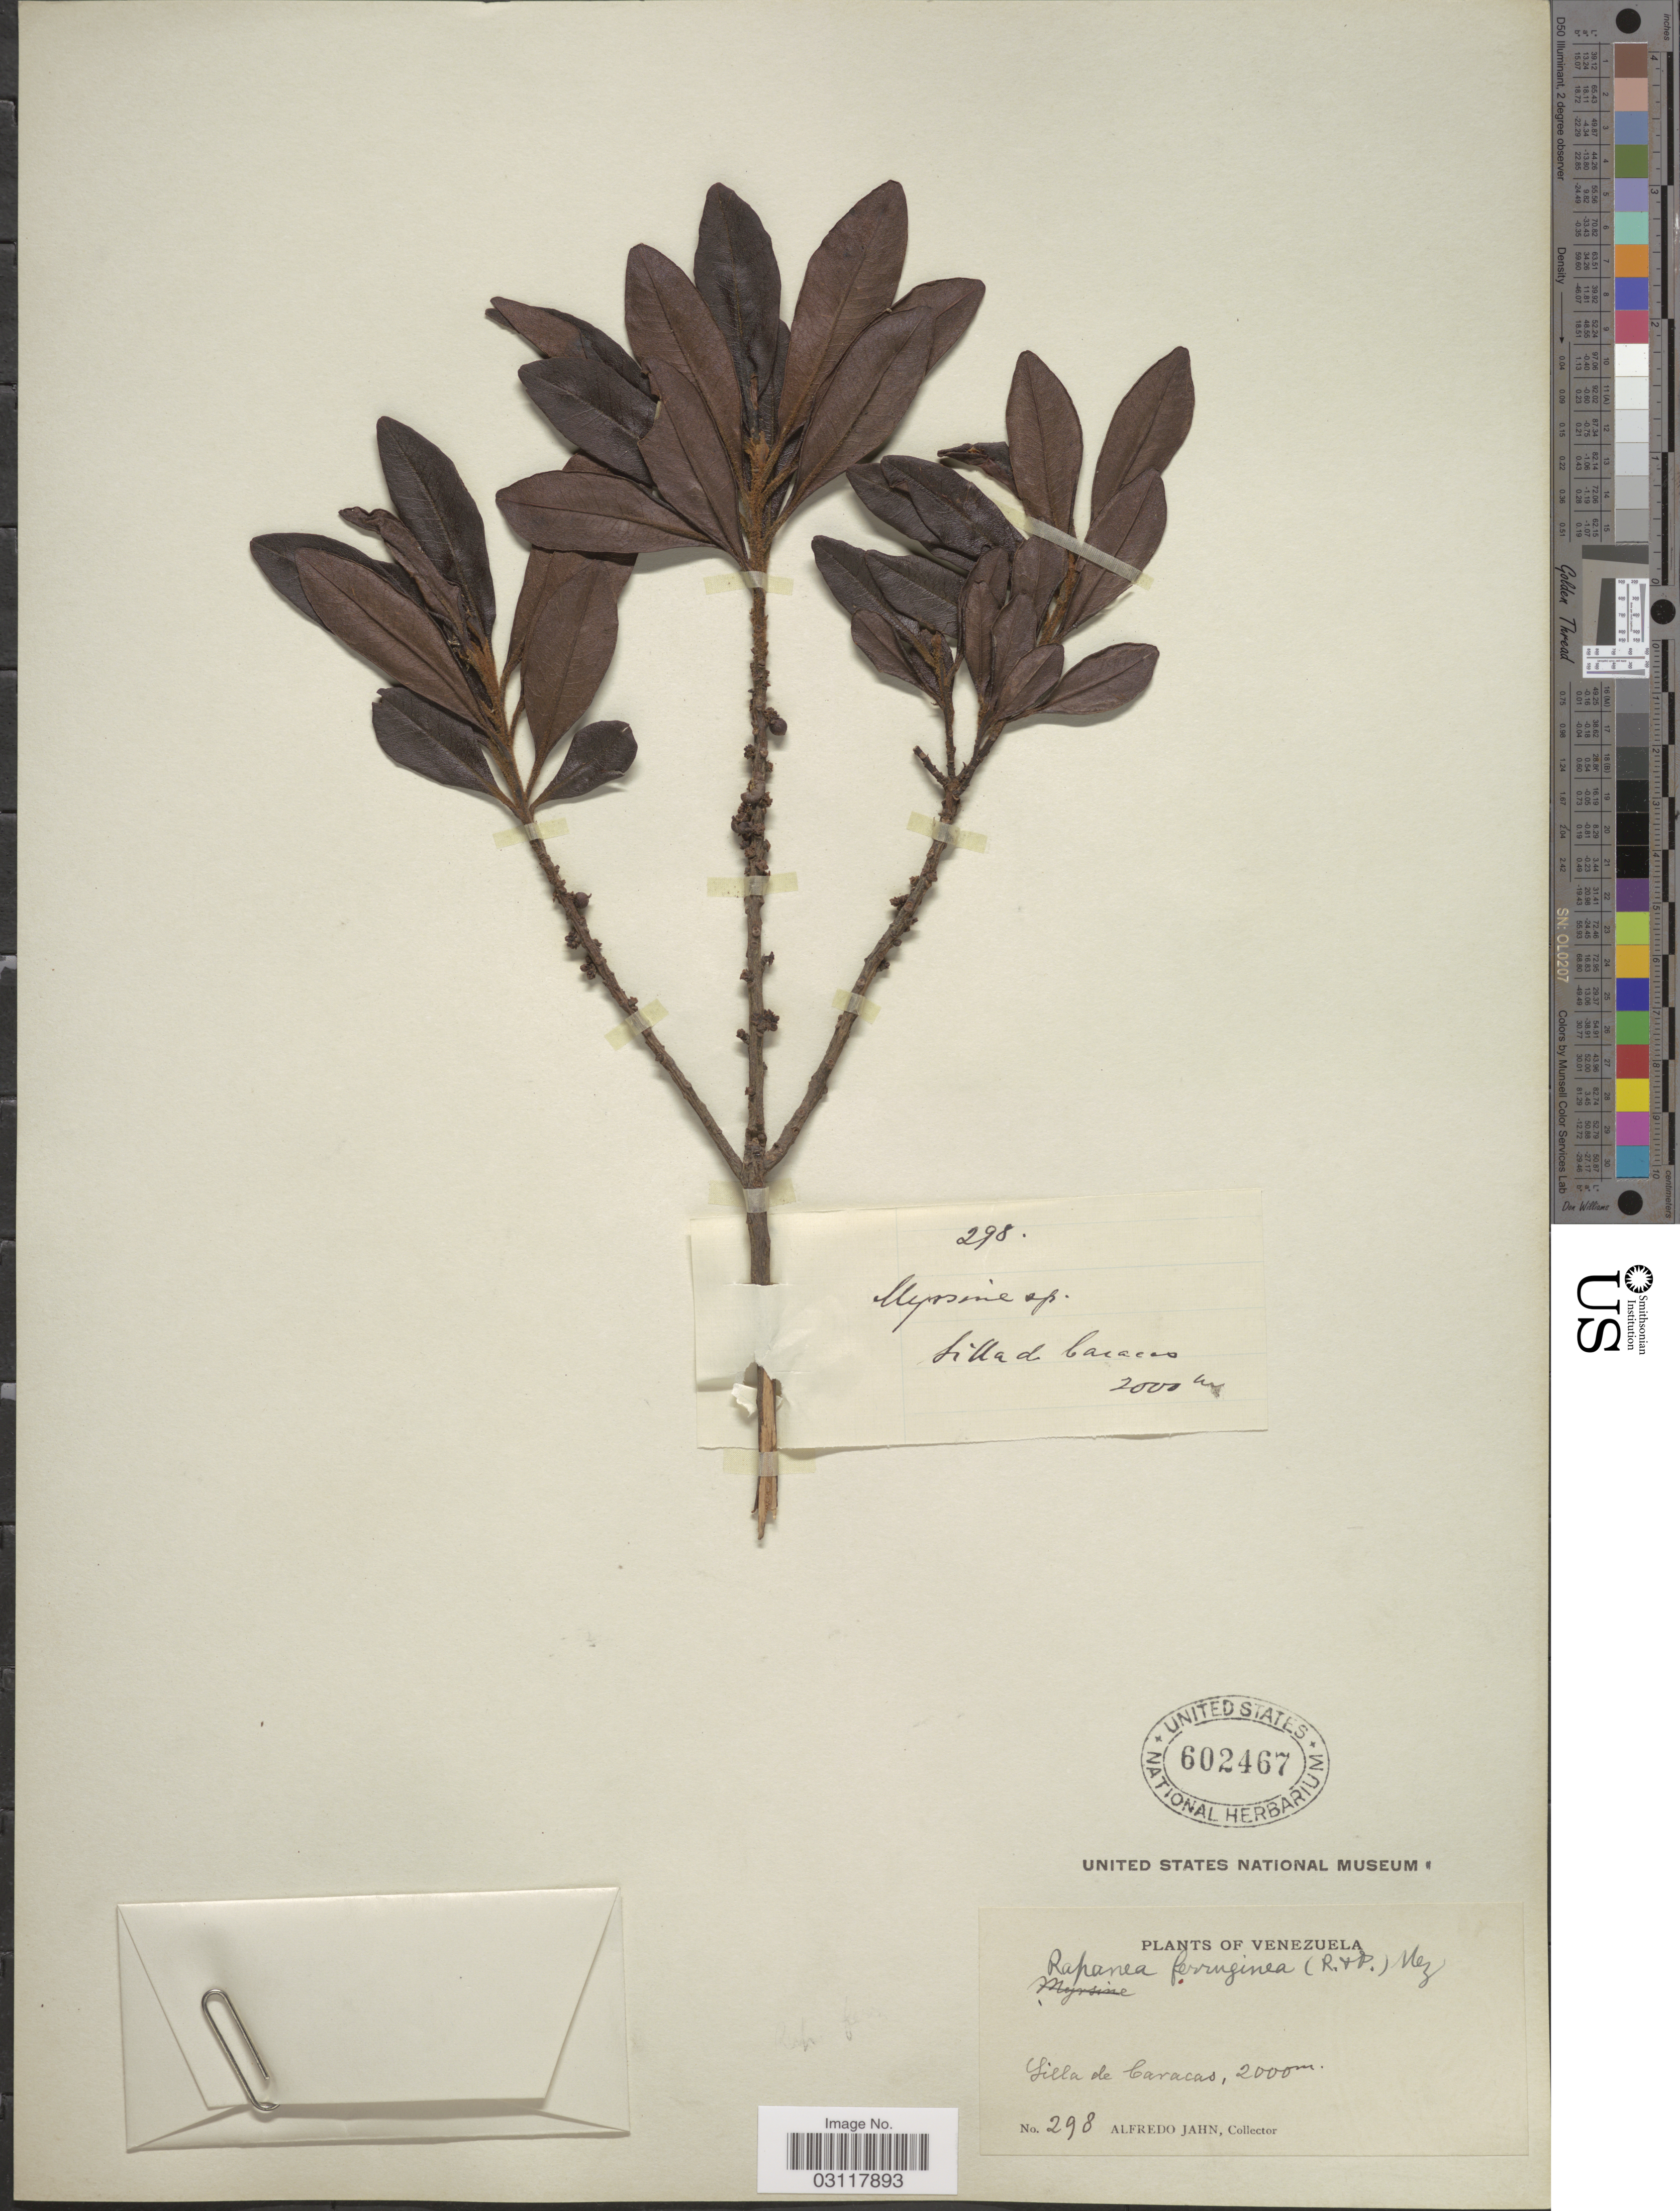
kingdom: Plantae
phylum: Tracheophyta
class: Magnoliopsida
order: Ericales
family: Primulaceae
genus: Rapanea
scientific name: Rapanea ferruginea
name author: (Ruiz & Pav.) Mez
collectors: A. Jahn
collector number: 298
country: Venezuela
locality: Silla de Caracas.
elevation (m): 2000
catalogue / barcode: US 602467